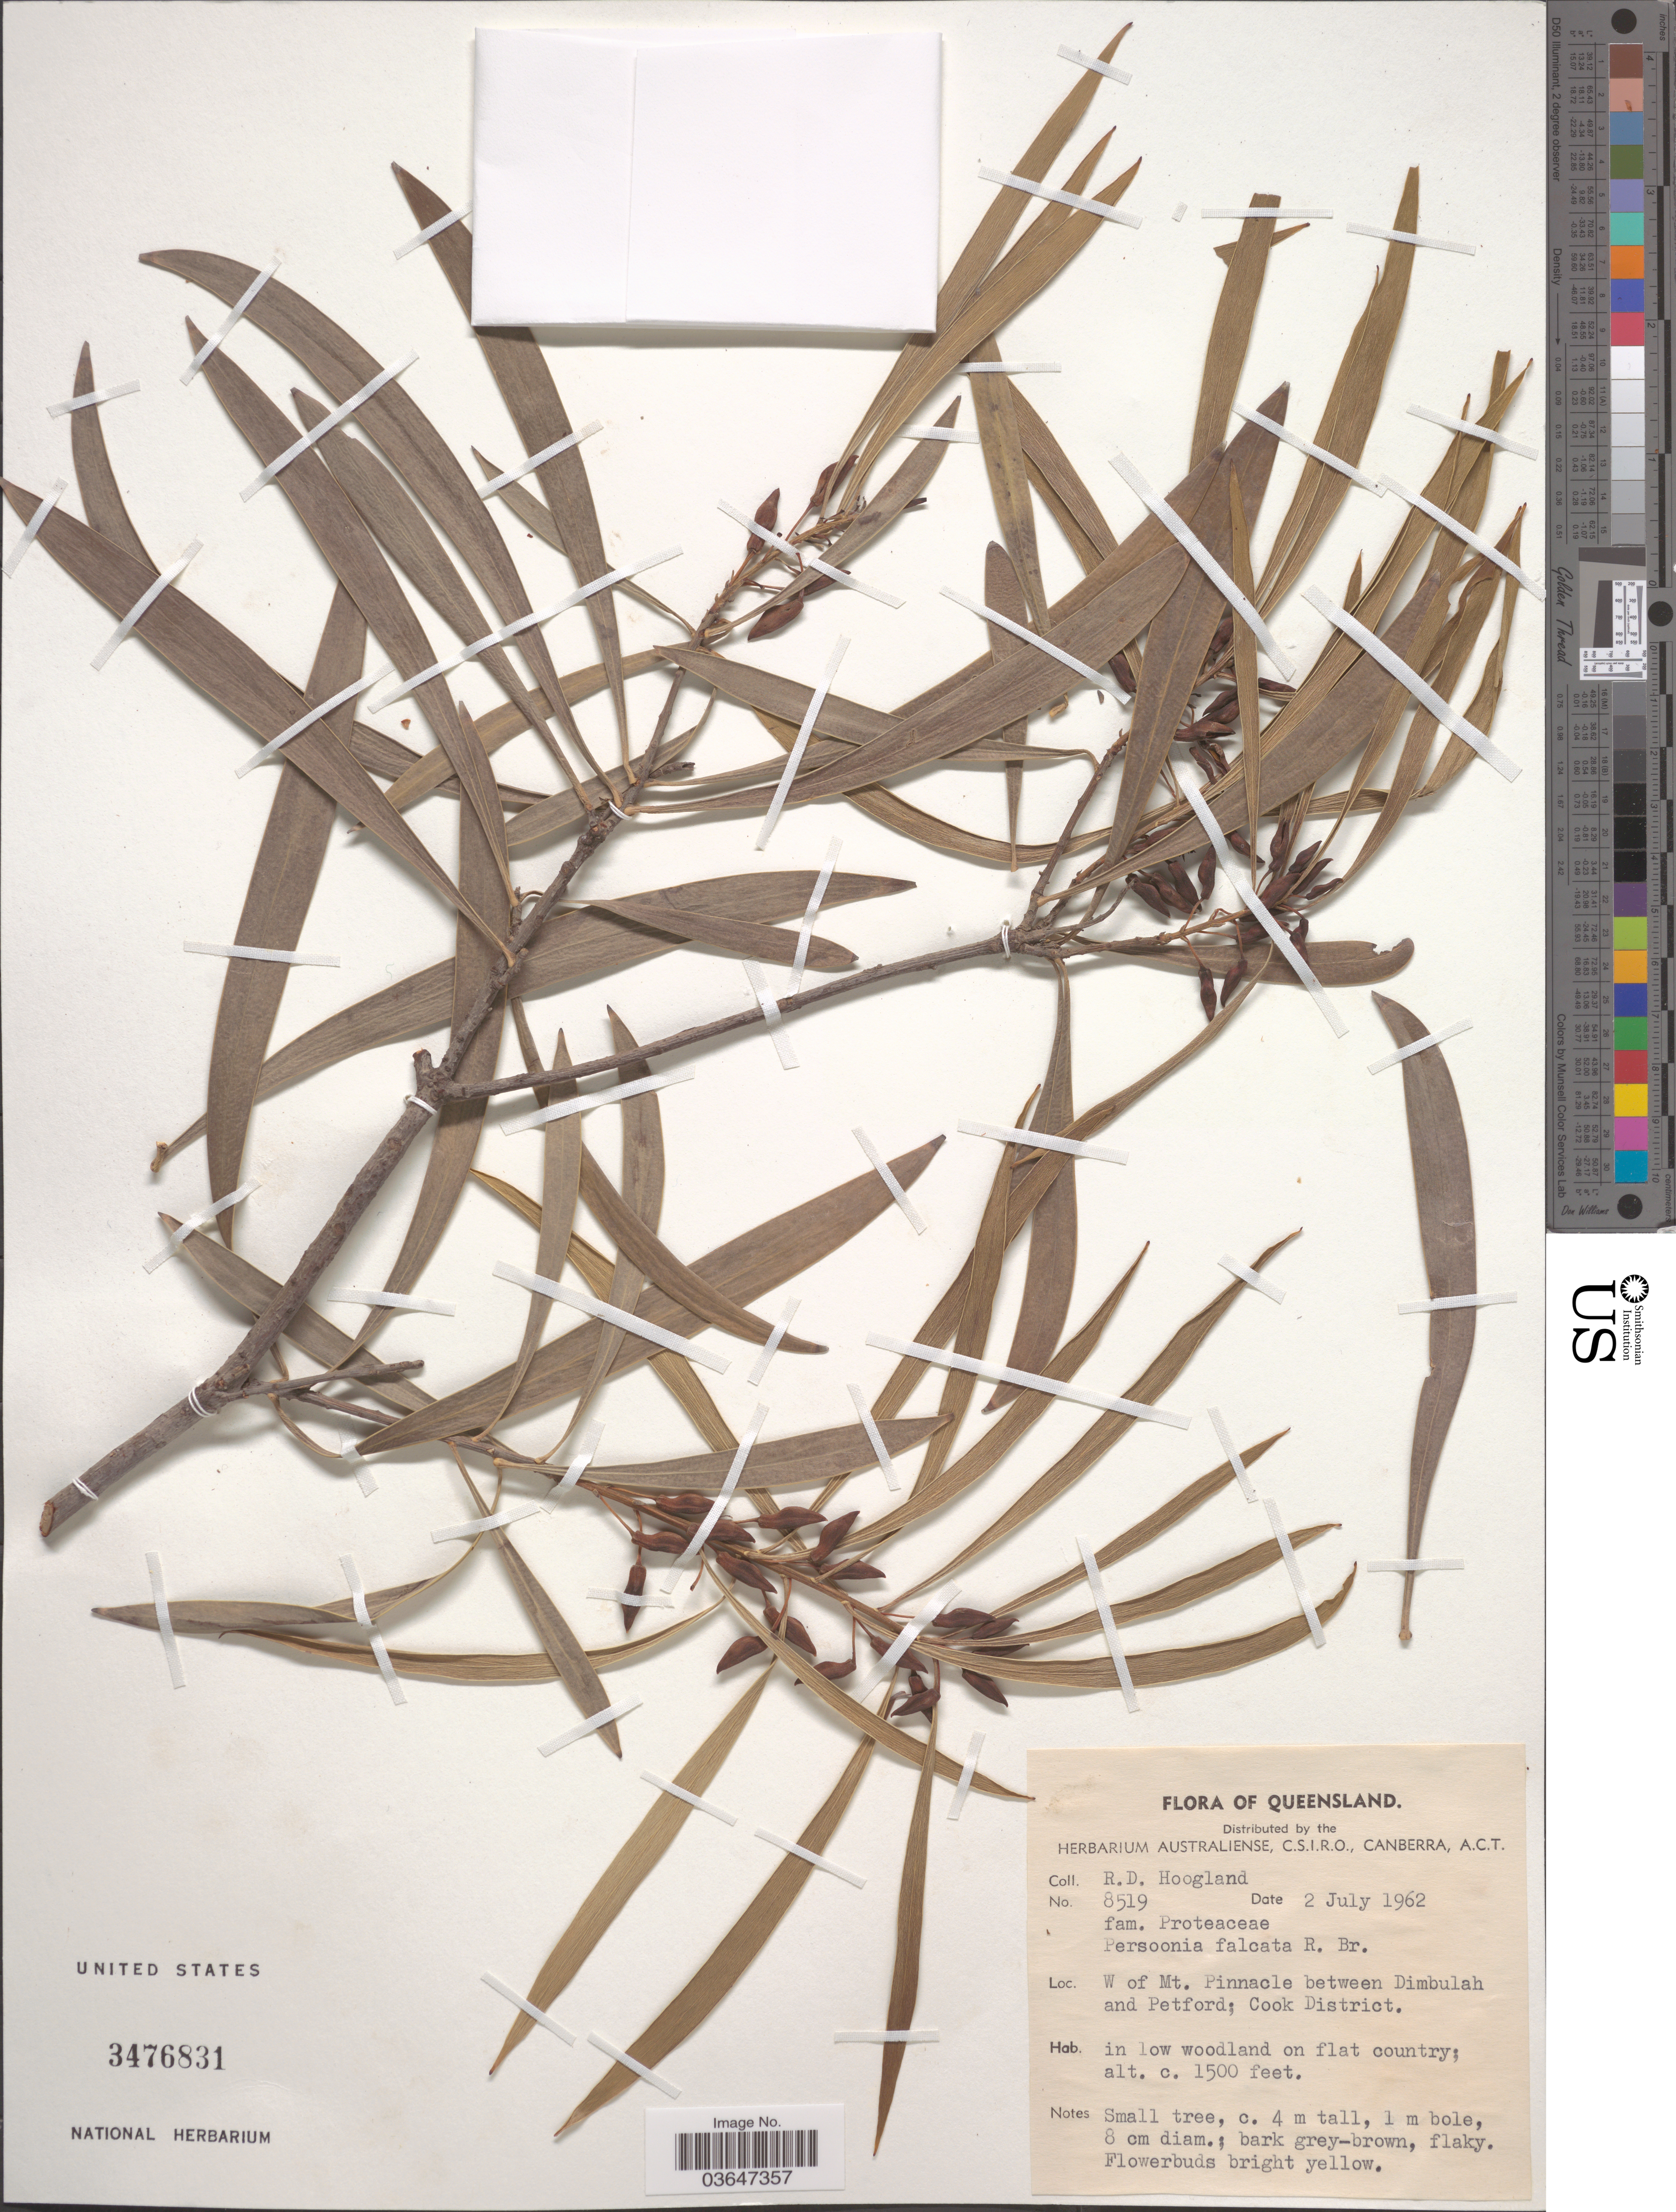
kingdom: Plantae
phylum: Tracheophyta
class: Magnoliopsida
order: Proteales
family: Proteaceae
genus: Persoonia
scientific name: Persoonia falcata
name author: R. Br.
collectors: R. D. Hoogland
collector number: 8519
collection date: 1962-07-02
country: Australia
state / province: Queensland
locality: W of Mt. Pinnacle between Dimbulah and Petford; Cook District.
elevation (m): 457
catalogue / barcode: US 3476831